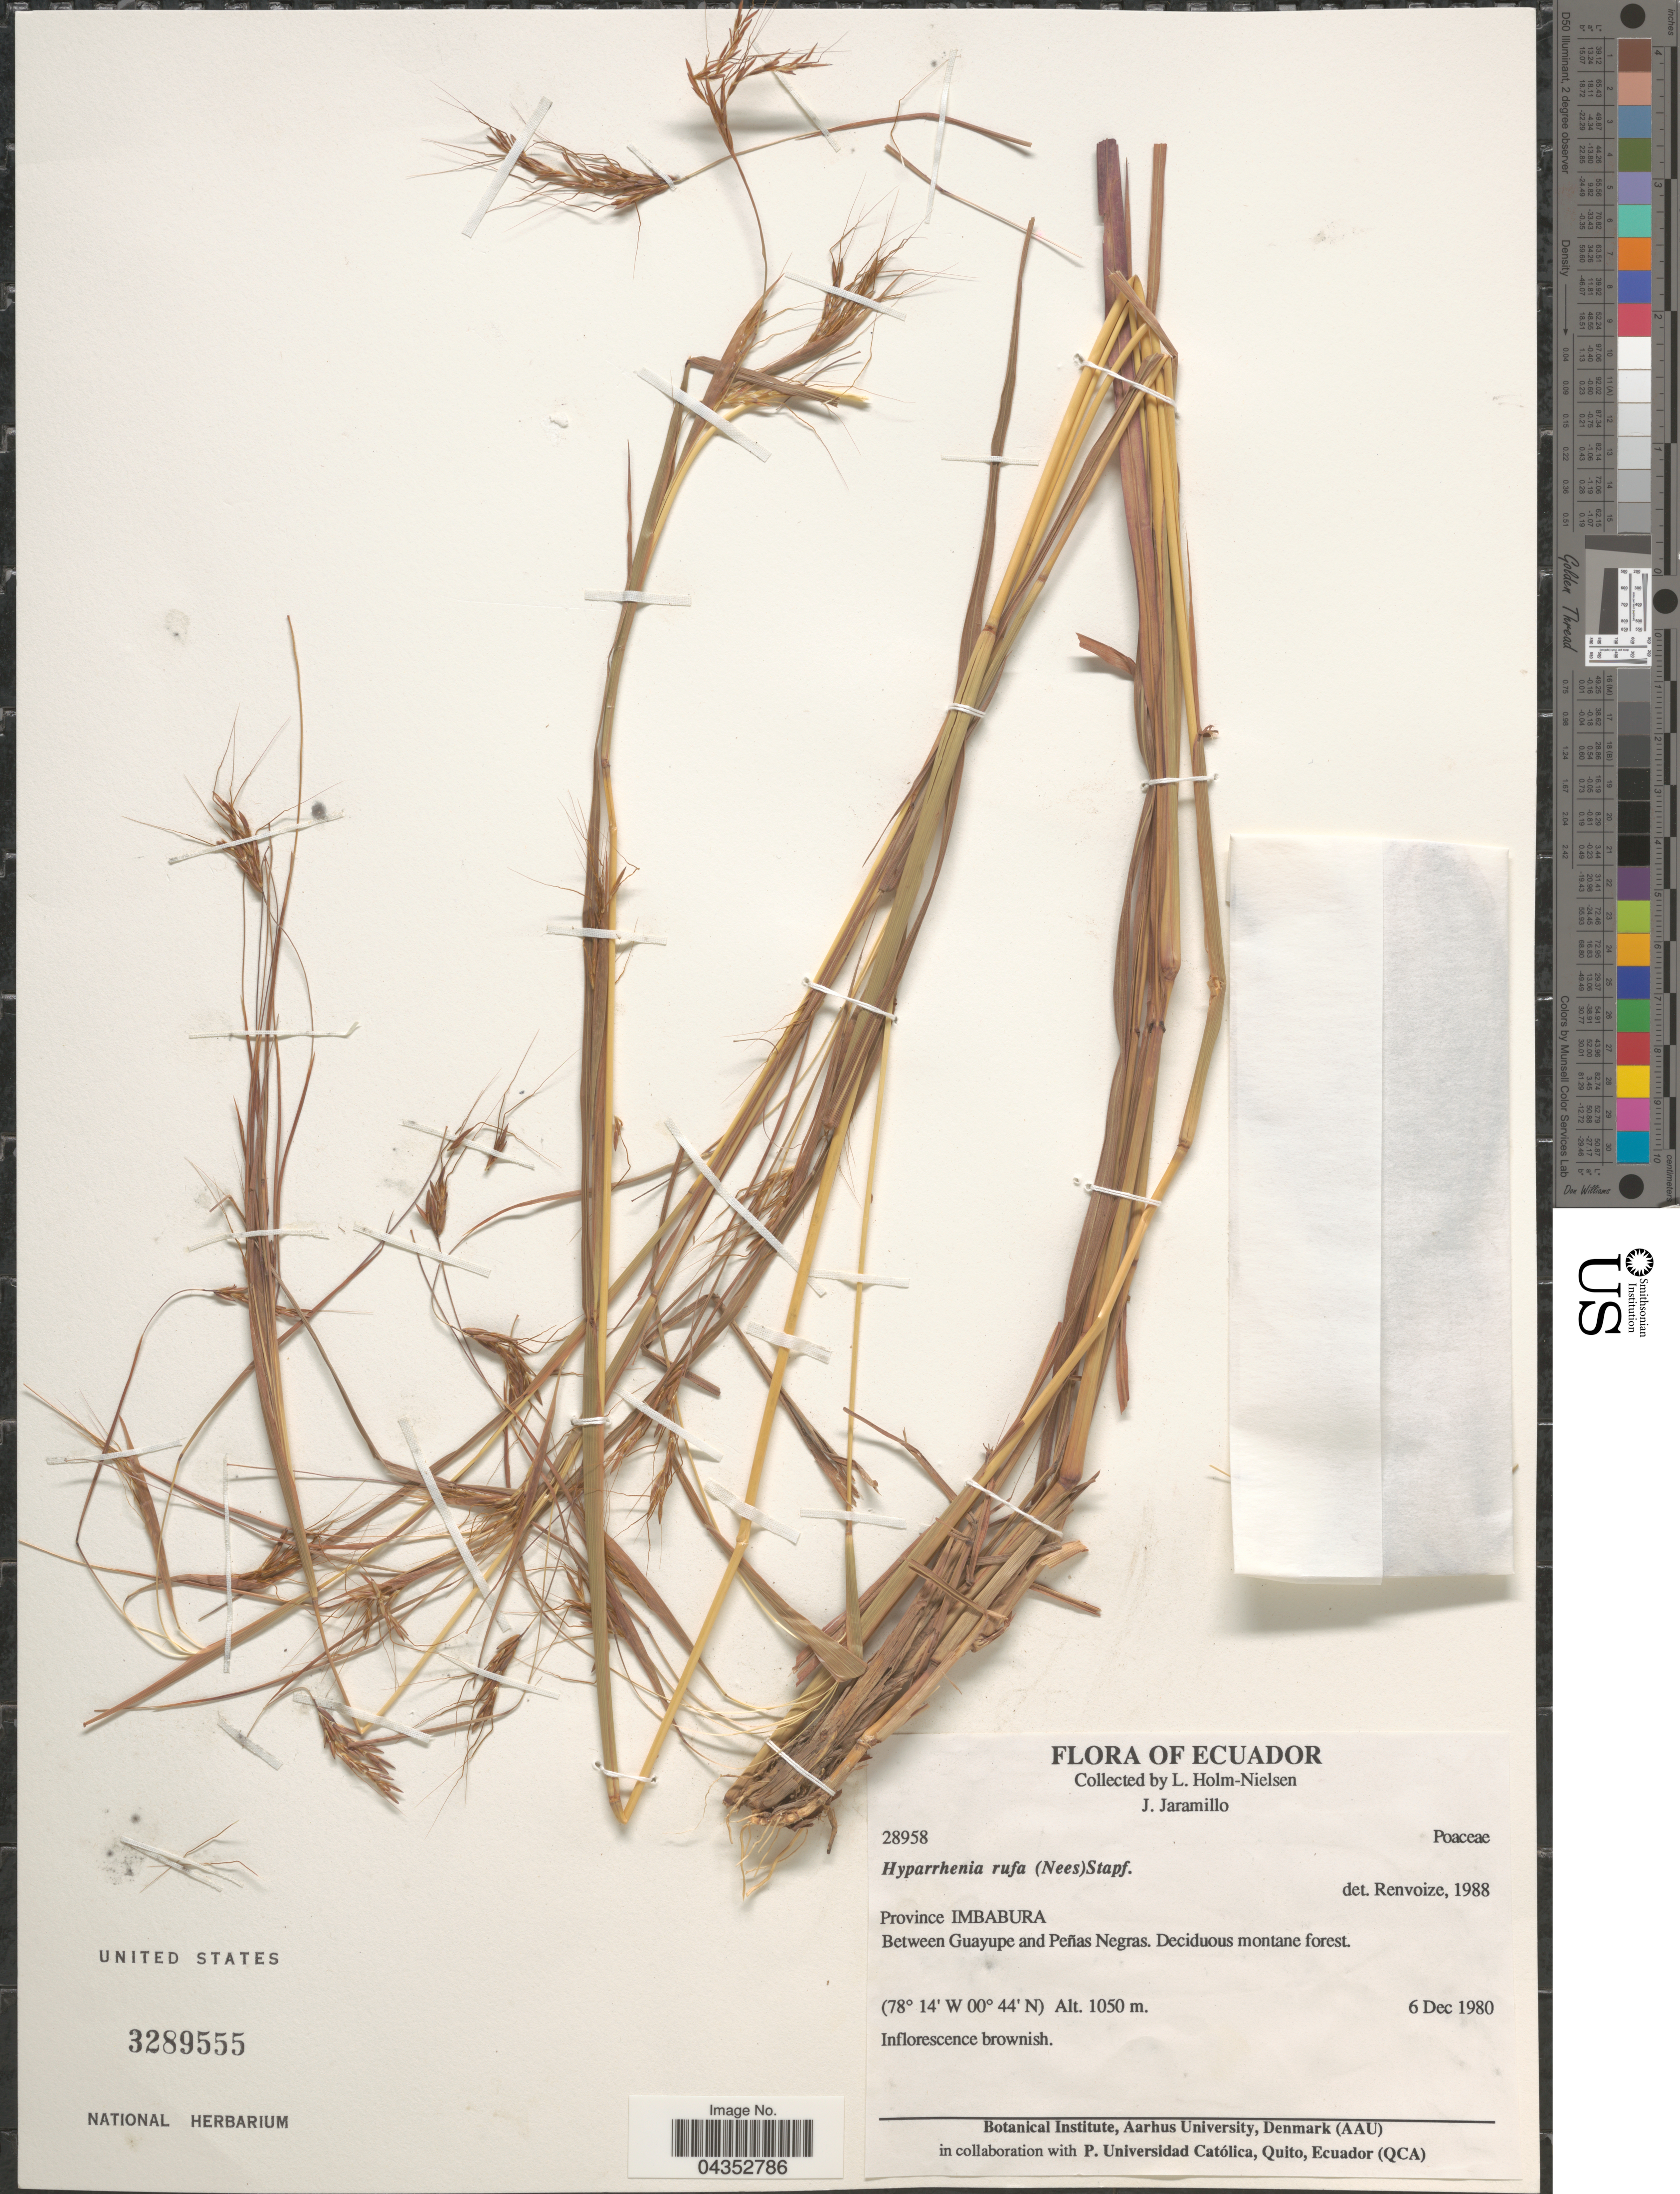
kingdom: Plantae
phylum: Tracheophyta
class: Liliopsida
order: Poales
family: Poaceae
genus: Hyparrhenia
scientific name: Hyparrhenia rufa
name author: (Nees) Stapf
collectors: L. Holm-Nielsen & J. Jaramillo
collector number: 28958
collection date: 1980-12-06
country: Ecuador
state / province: Imbabura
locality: Province Imbabura. Between Guayupe and Peñas Negras.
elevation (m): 1050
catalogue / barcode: US 3289555